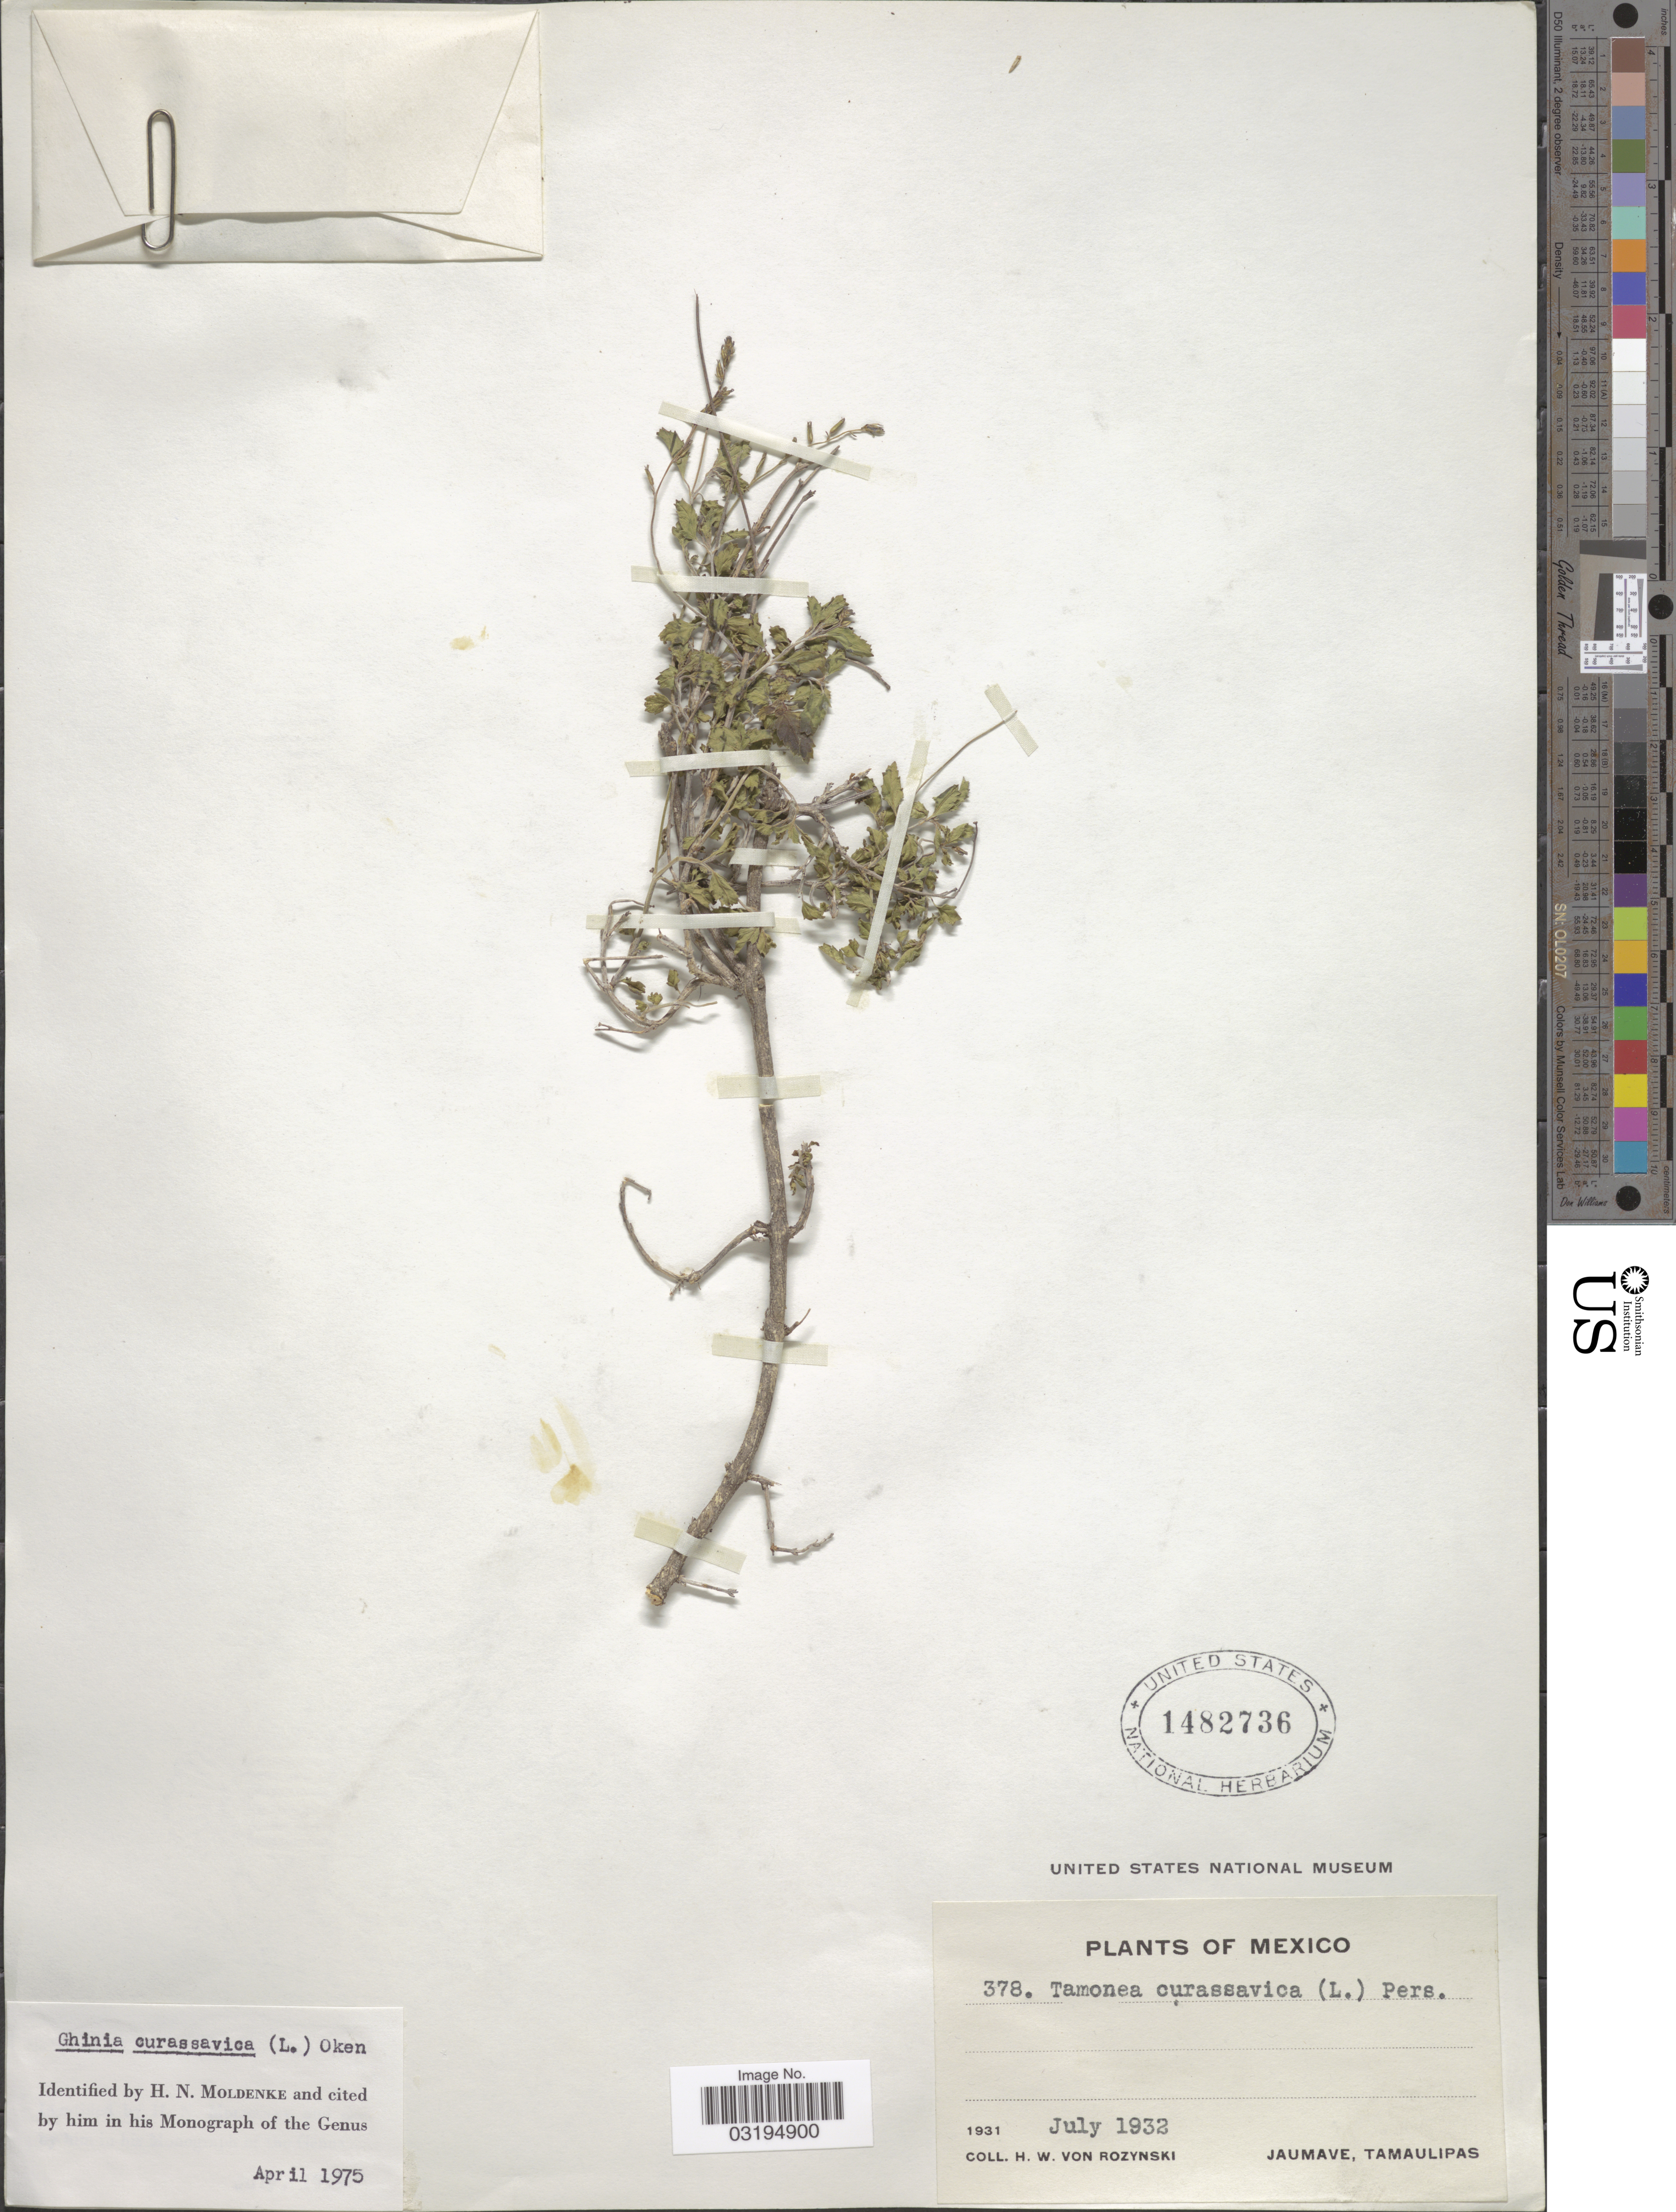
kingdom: Plantae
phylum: Tracheophyta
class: Magnoliopsida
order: Lamiales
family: Verbenaceae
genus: Tamonea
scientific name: Tamonea curassavica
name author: (L.) Pers.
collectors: Rozynski, H. W. von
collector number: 378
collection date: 1932-07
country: Mexico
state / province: Tamaulipas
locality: Jaumave.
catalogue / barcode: US 1482736